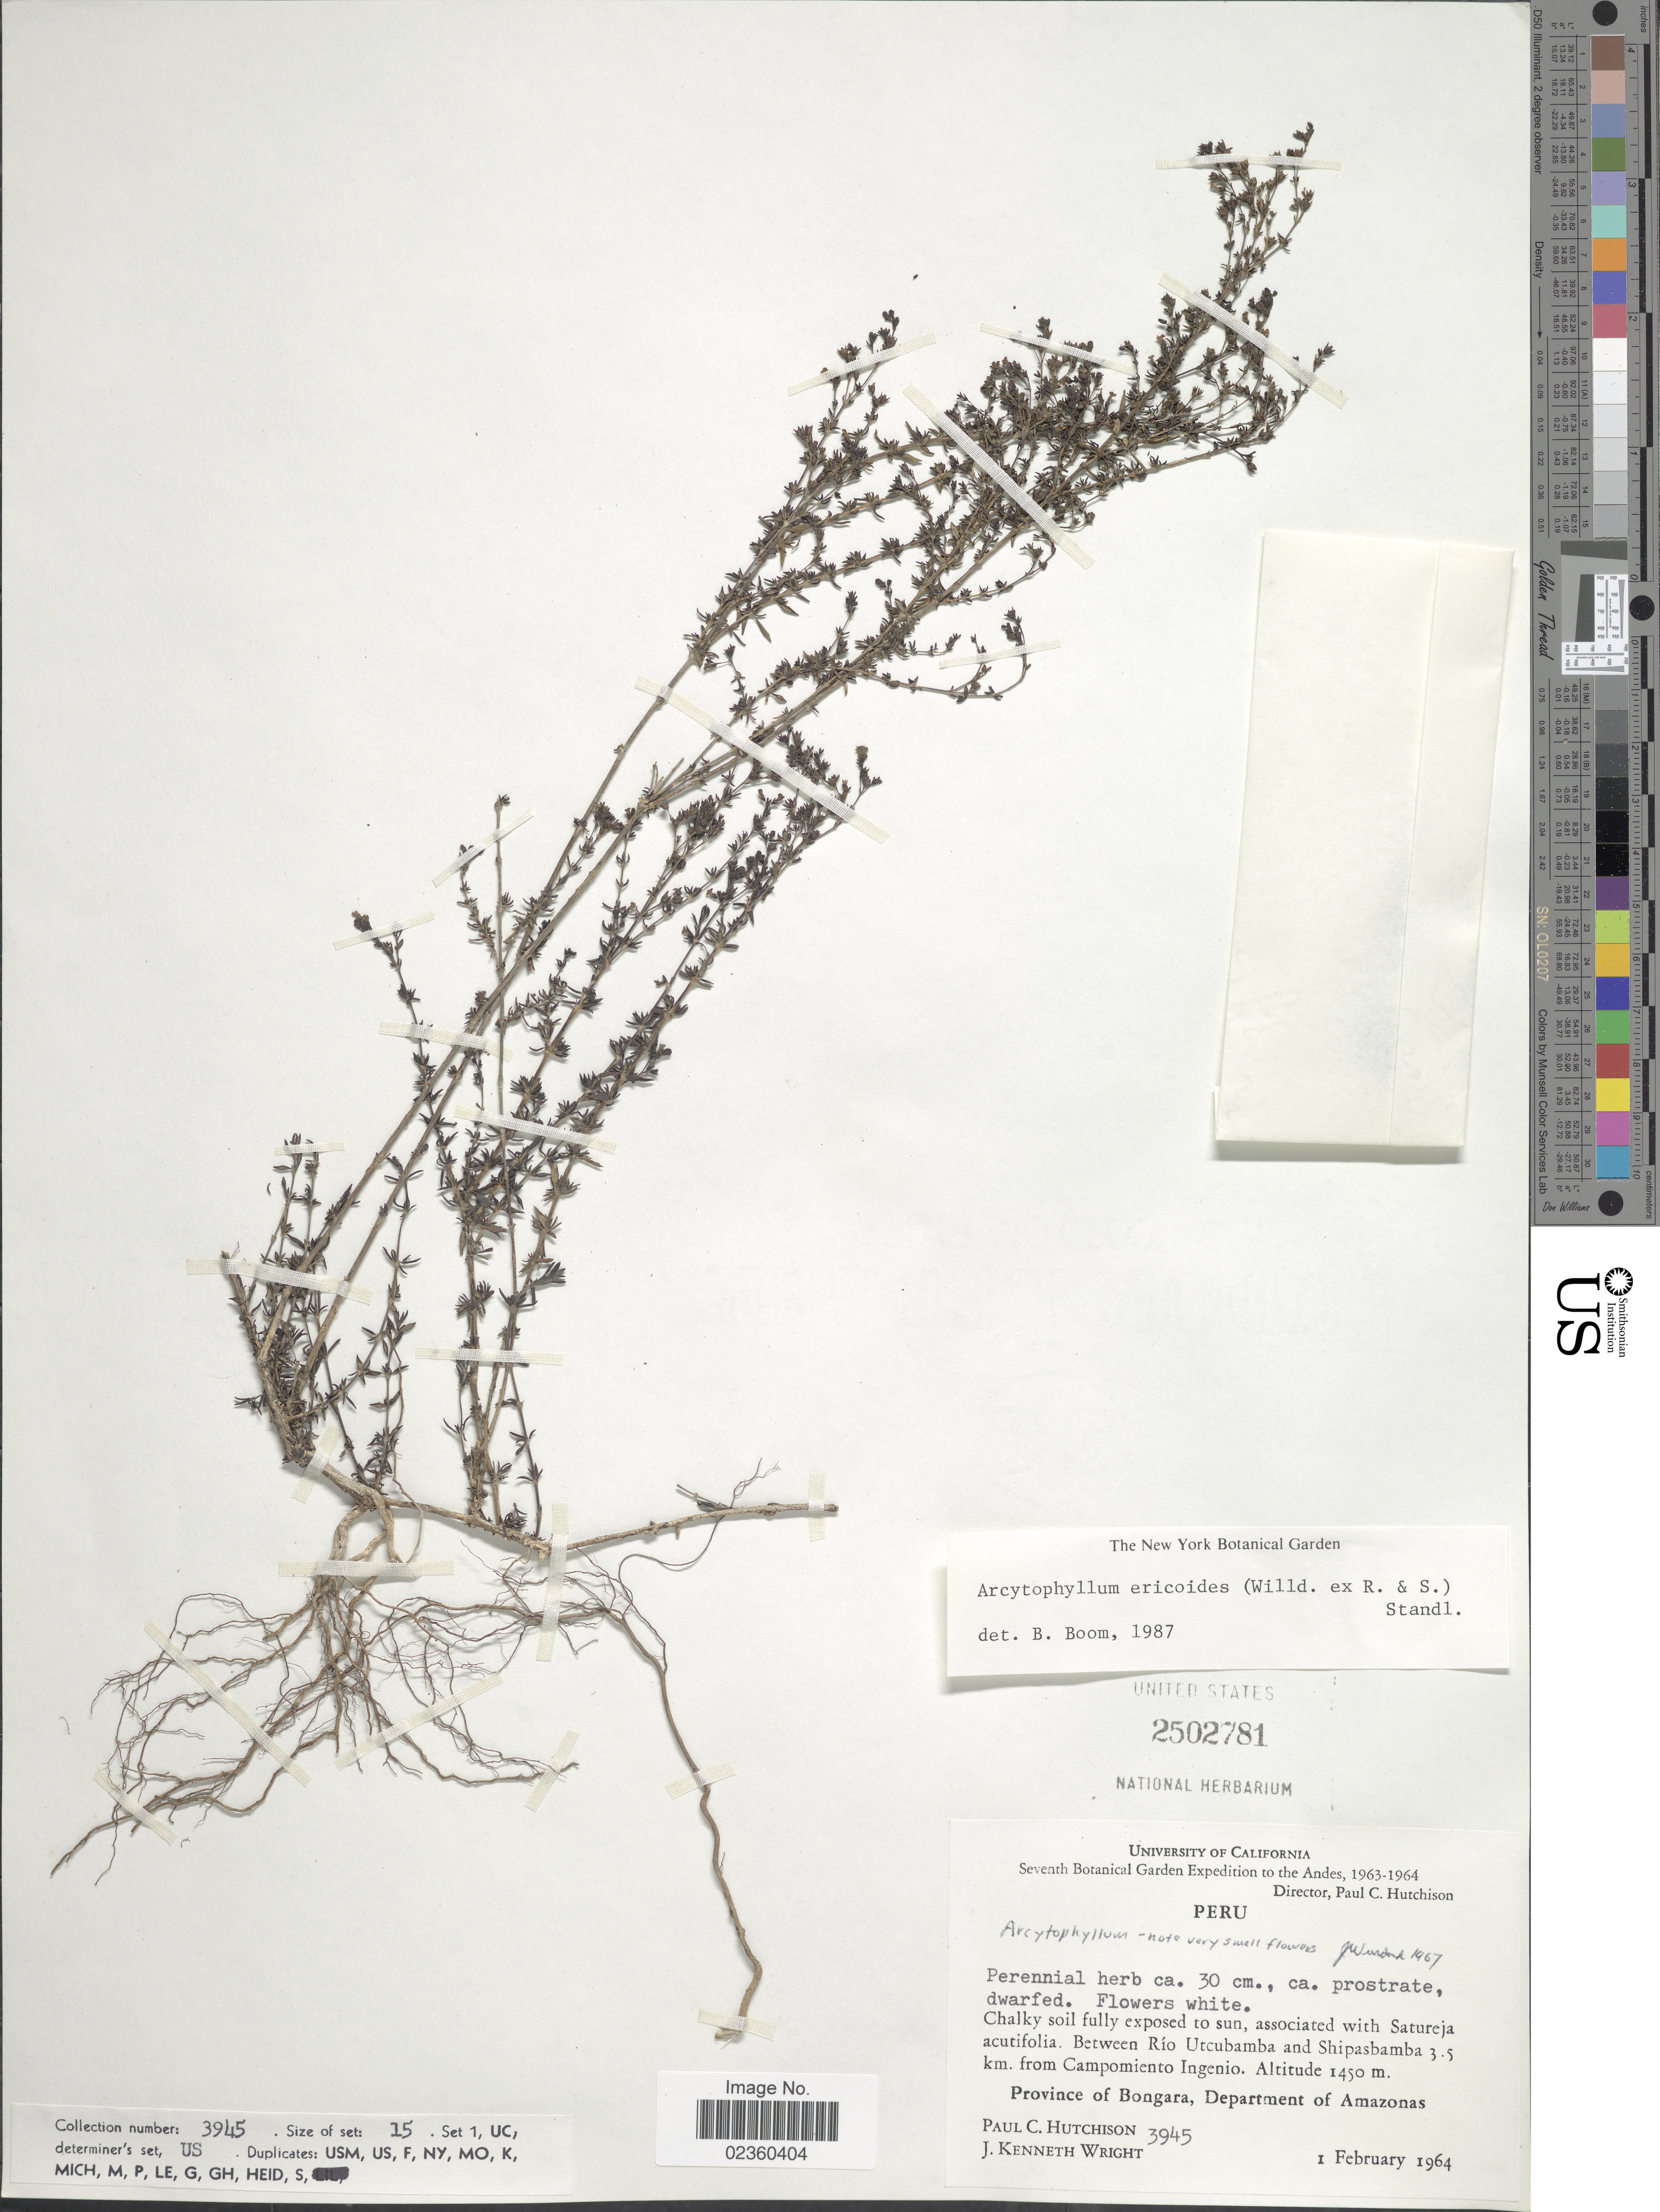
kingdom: Plantae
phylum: Tracheophyta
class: Magnoliopsida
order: Gentianales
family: Rubiaceae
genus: Arcytophyllum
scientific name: Arcytophyllum ericoides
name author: (Willd. ex Roem. & Schult.) Standl.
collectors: P. C. Hutchison & J. K. Wright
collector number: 3945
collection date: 1964-02-01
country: Peru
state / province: Amazonas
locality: The Andes, Chalky soil fully exposed to sun, associated with Satureja acutifolia. between Río Utcubamba and Shipasbamba 3.5 km from Campomiento Ingenio, Province of Bongara, Department of Amazonas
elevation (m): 1450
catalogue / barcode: US 2502781